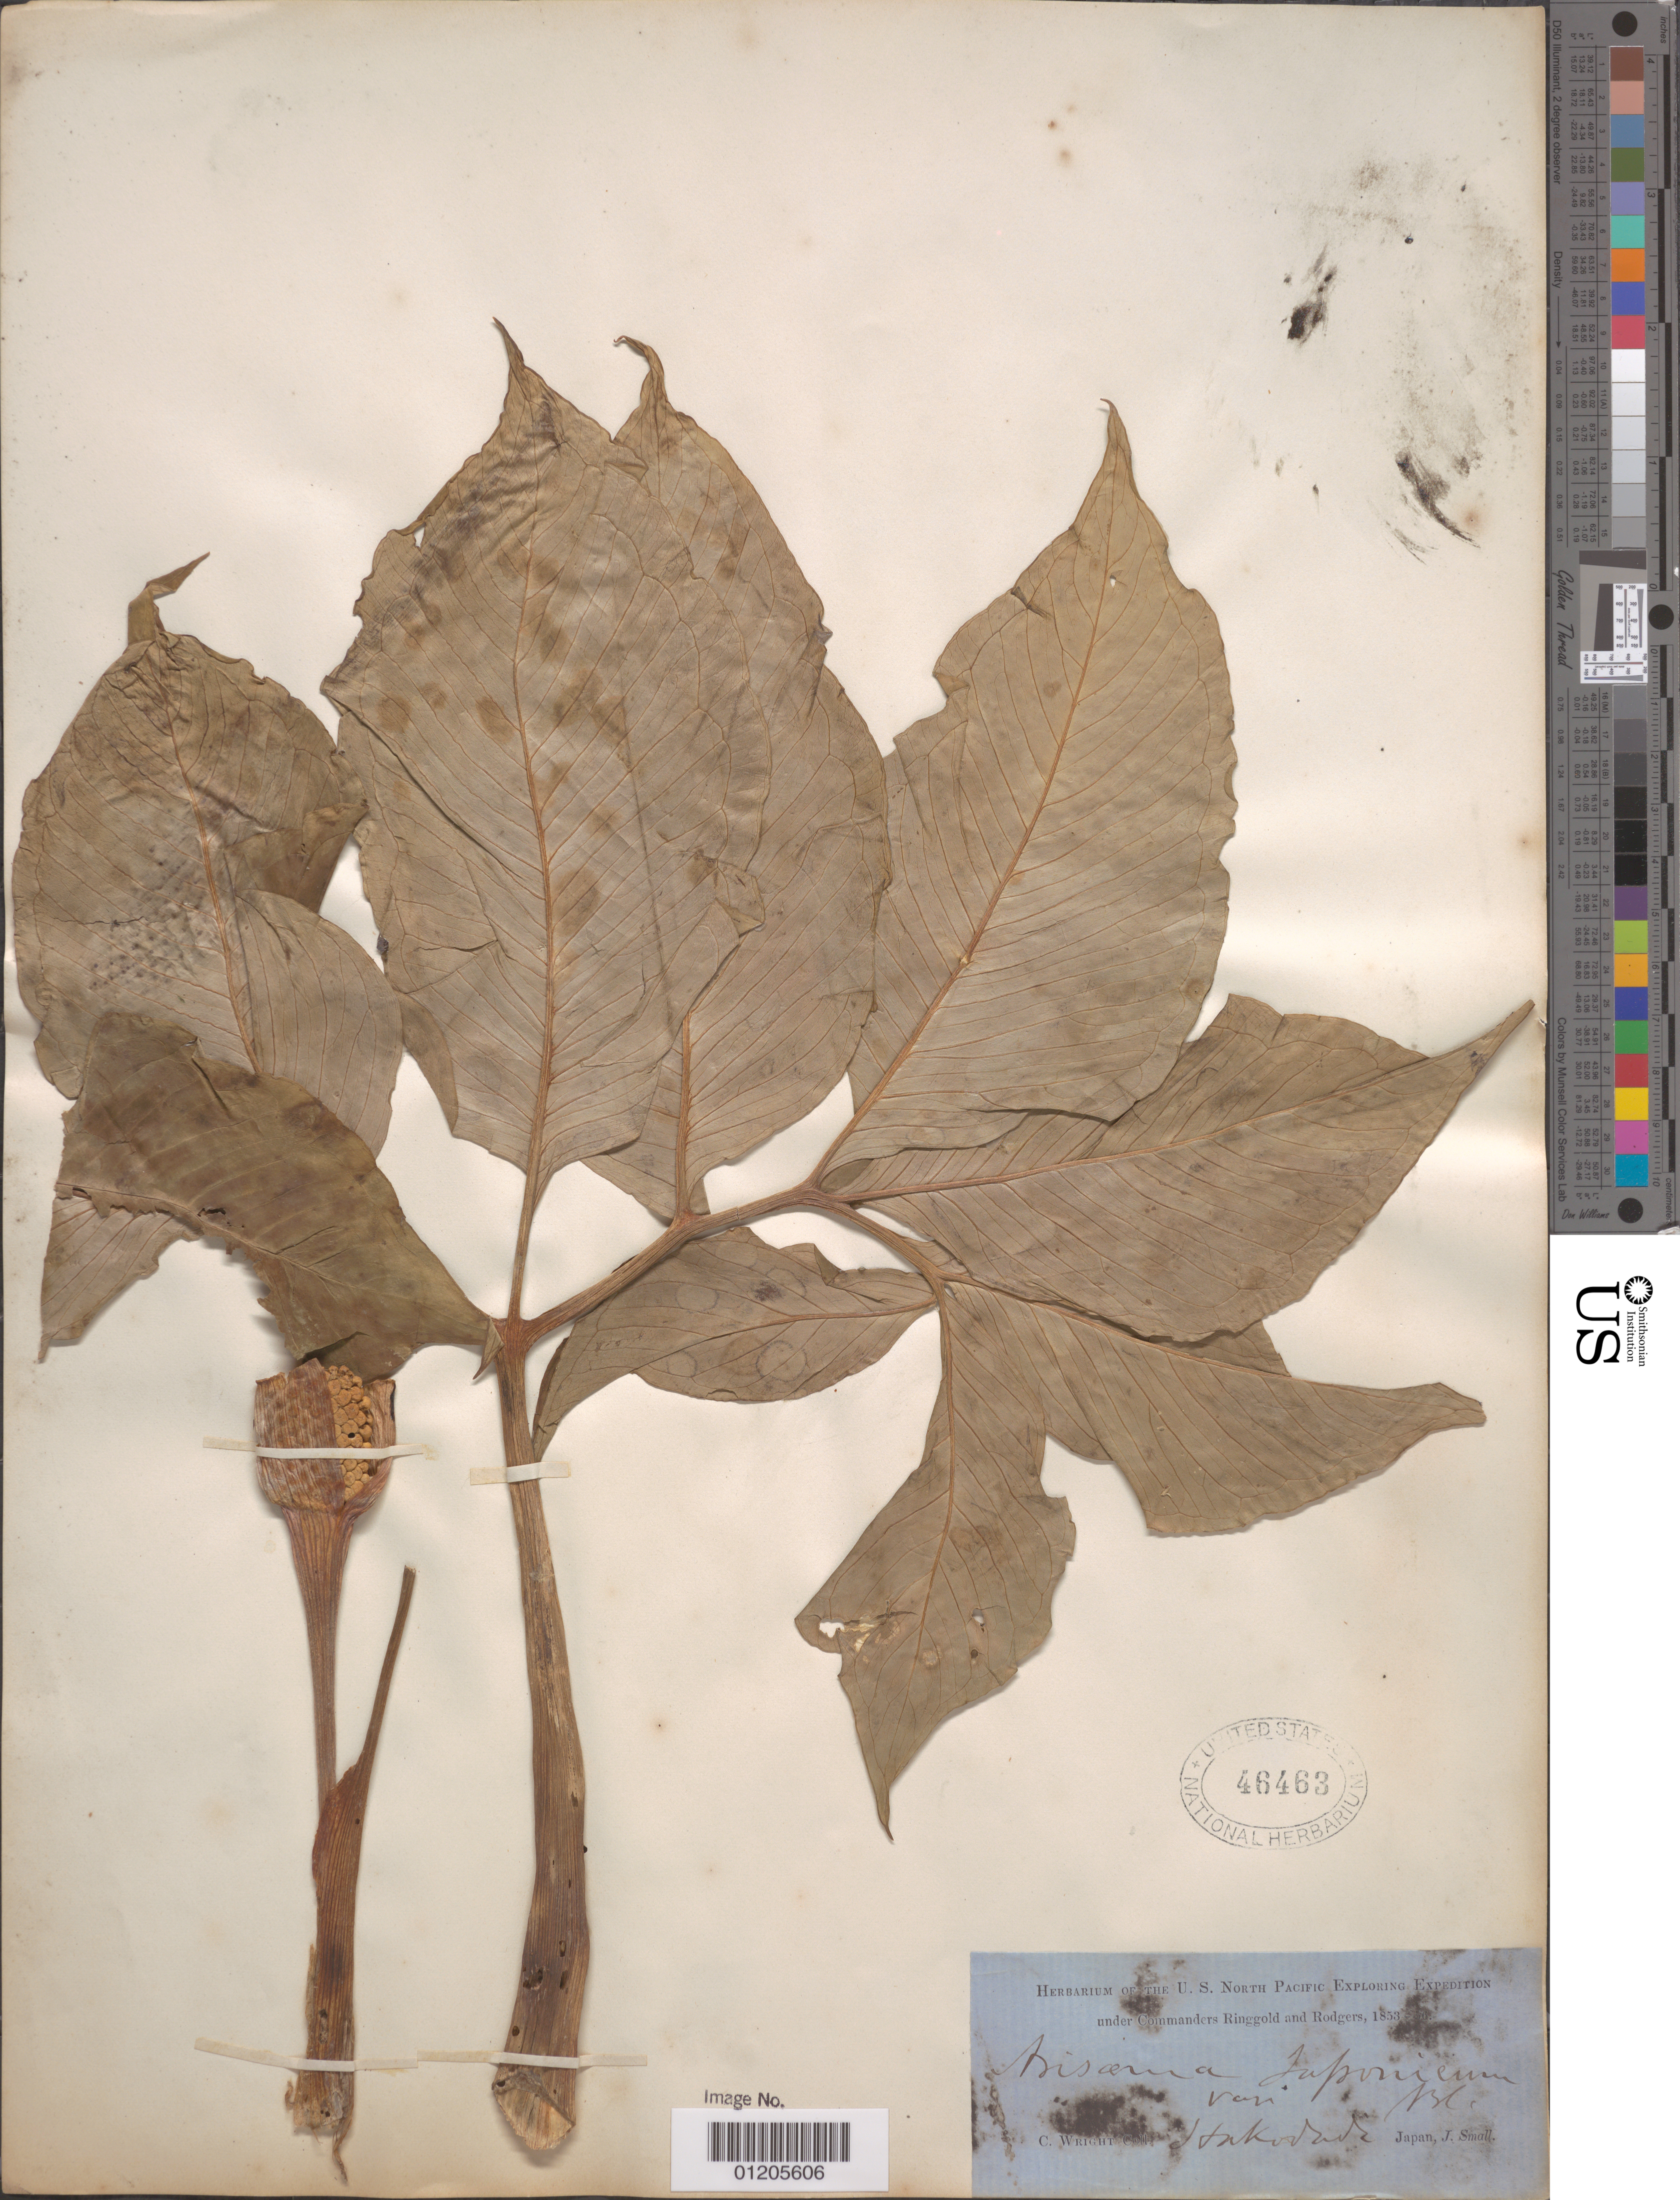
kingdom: Plantae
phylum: Tracheophyta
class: Liliopsida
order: Alismatales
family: Araceae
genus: Arisaema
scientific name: Arisaema japonicum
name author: Blume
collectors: C. Wright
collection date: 1853/1856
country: Japan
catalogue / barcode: US 46463